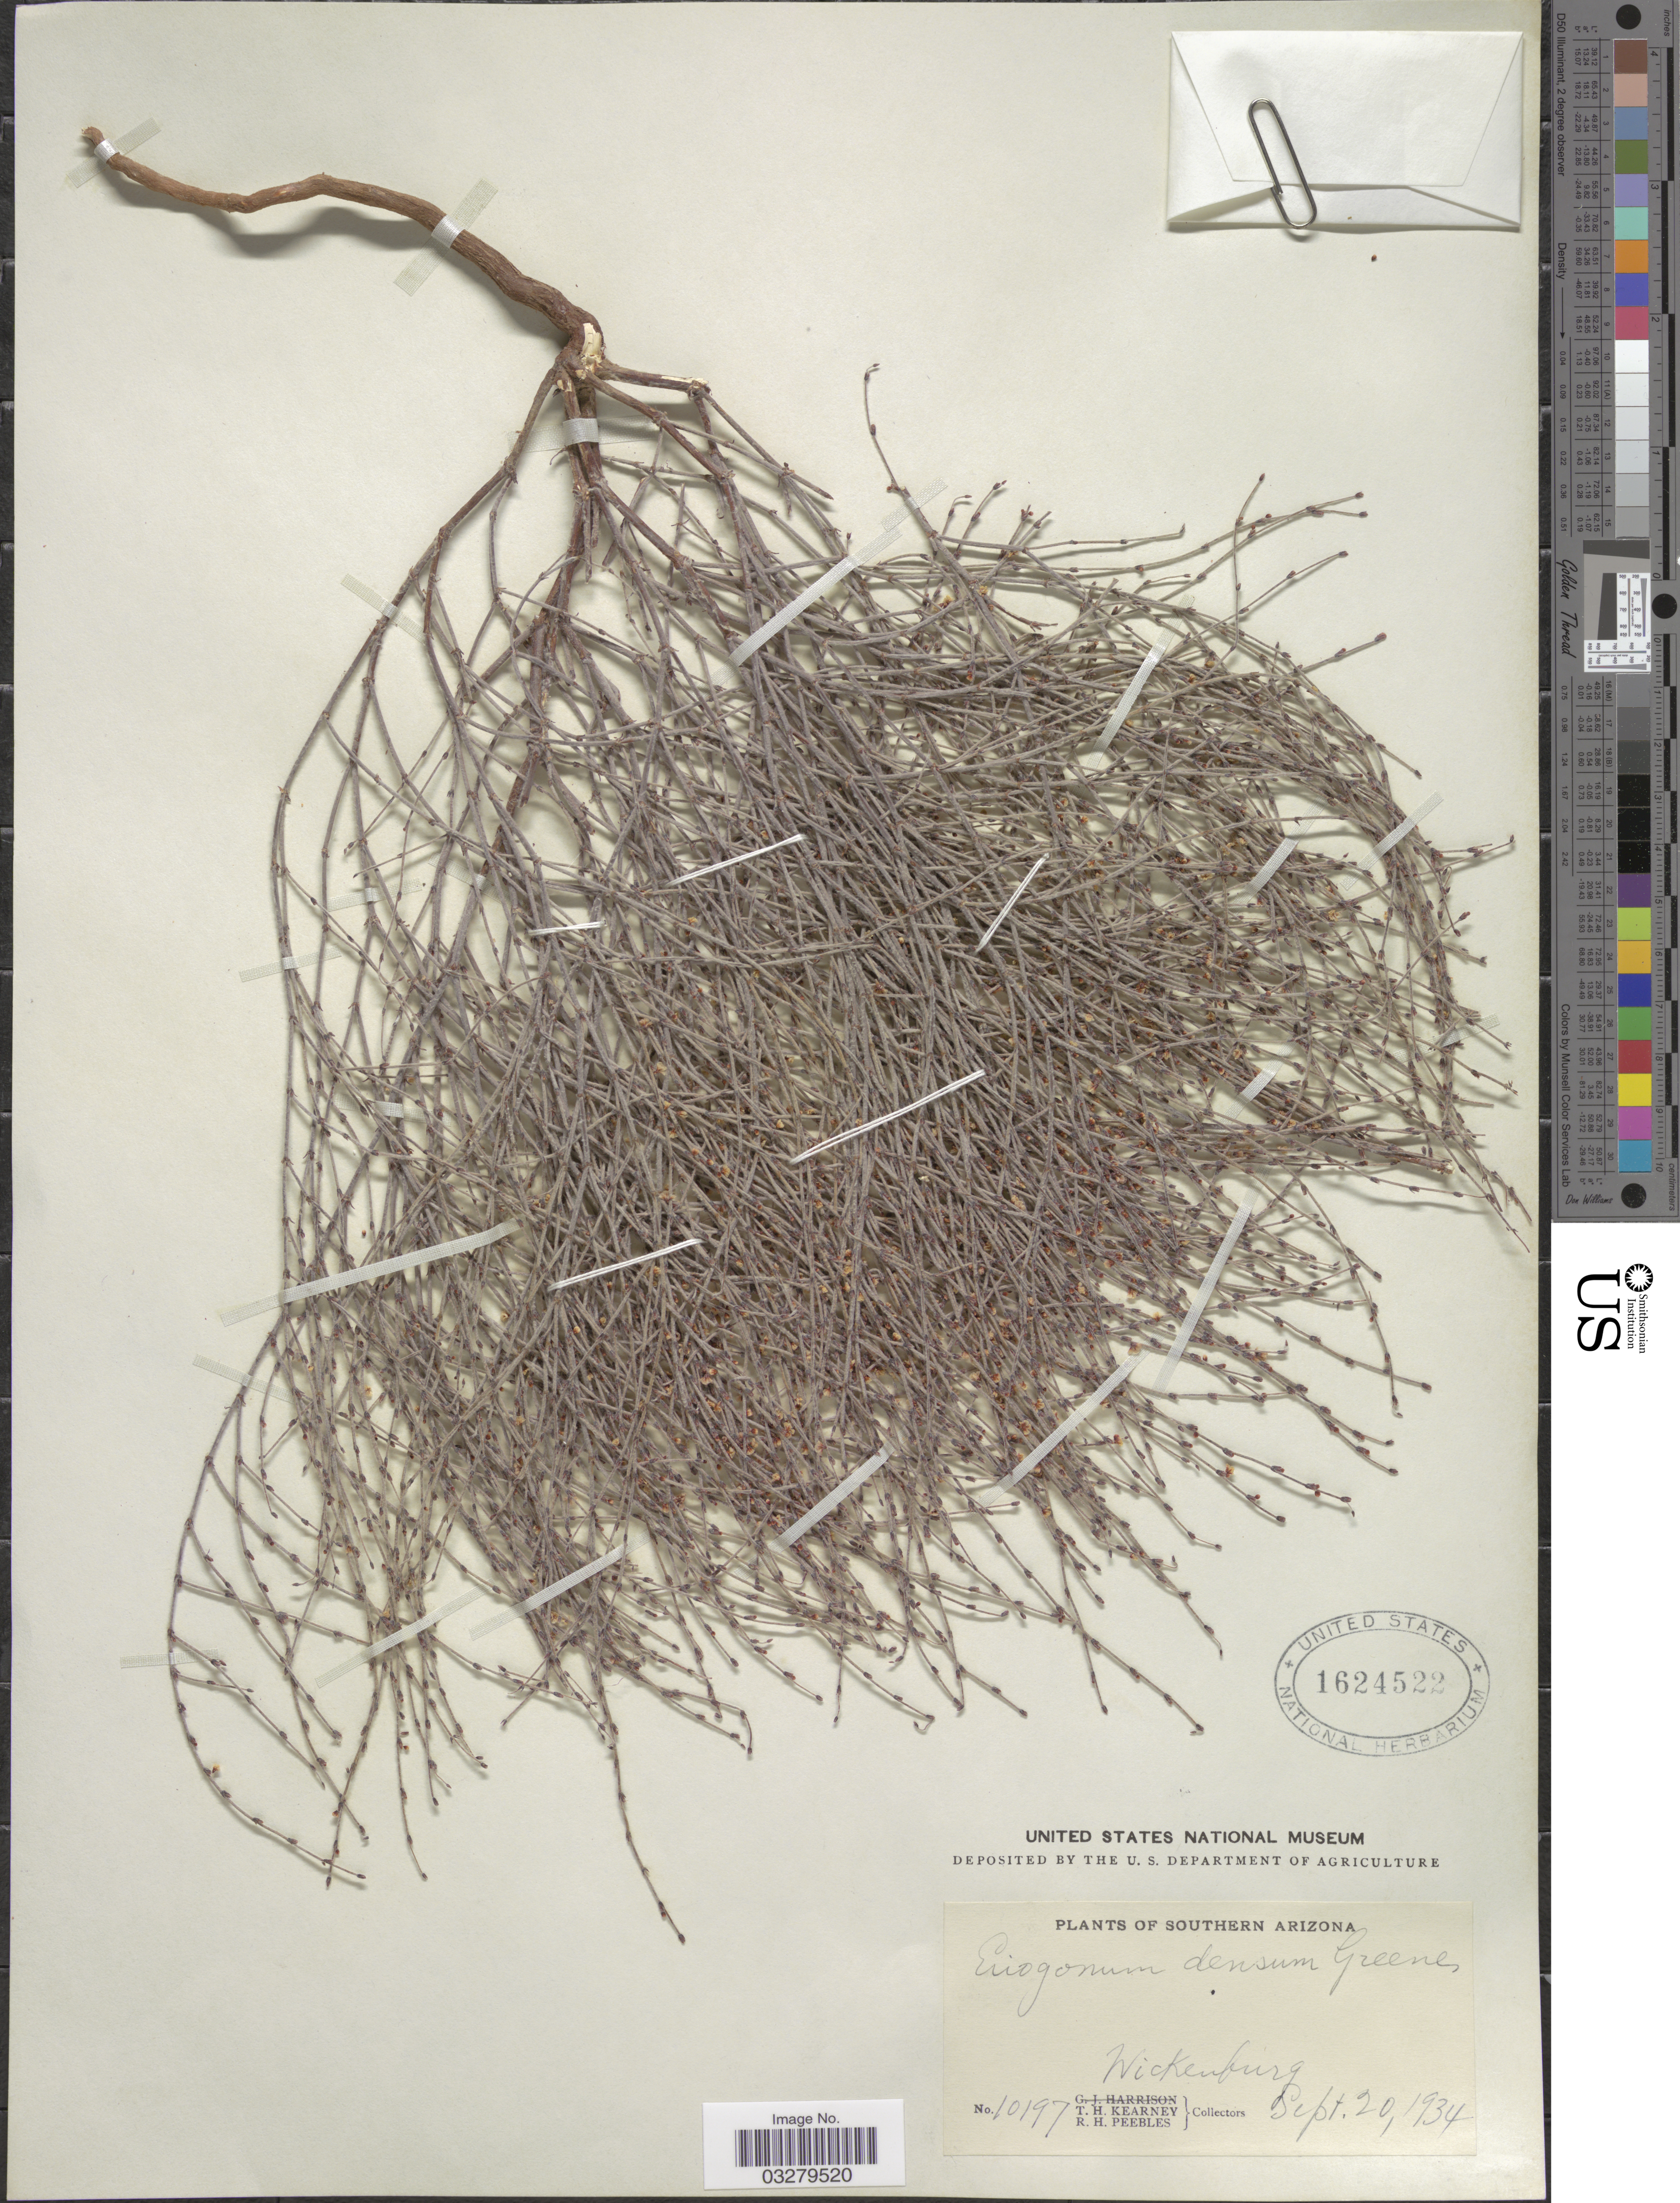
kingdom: Plantae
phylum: Tracheophyta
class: Magnoliopsida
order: Caryophyllales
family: Polygonaceae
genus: Eriogonum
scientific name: Eriogonum palmerianum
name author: Reveal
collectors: T. H. Kearney & R. H. Peebles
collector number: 10197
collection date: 1934-09-20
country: United States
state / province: Arizona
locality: Southern Arizona. Wickenburg.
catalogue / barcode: US 1624522